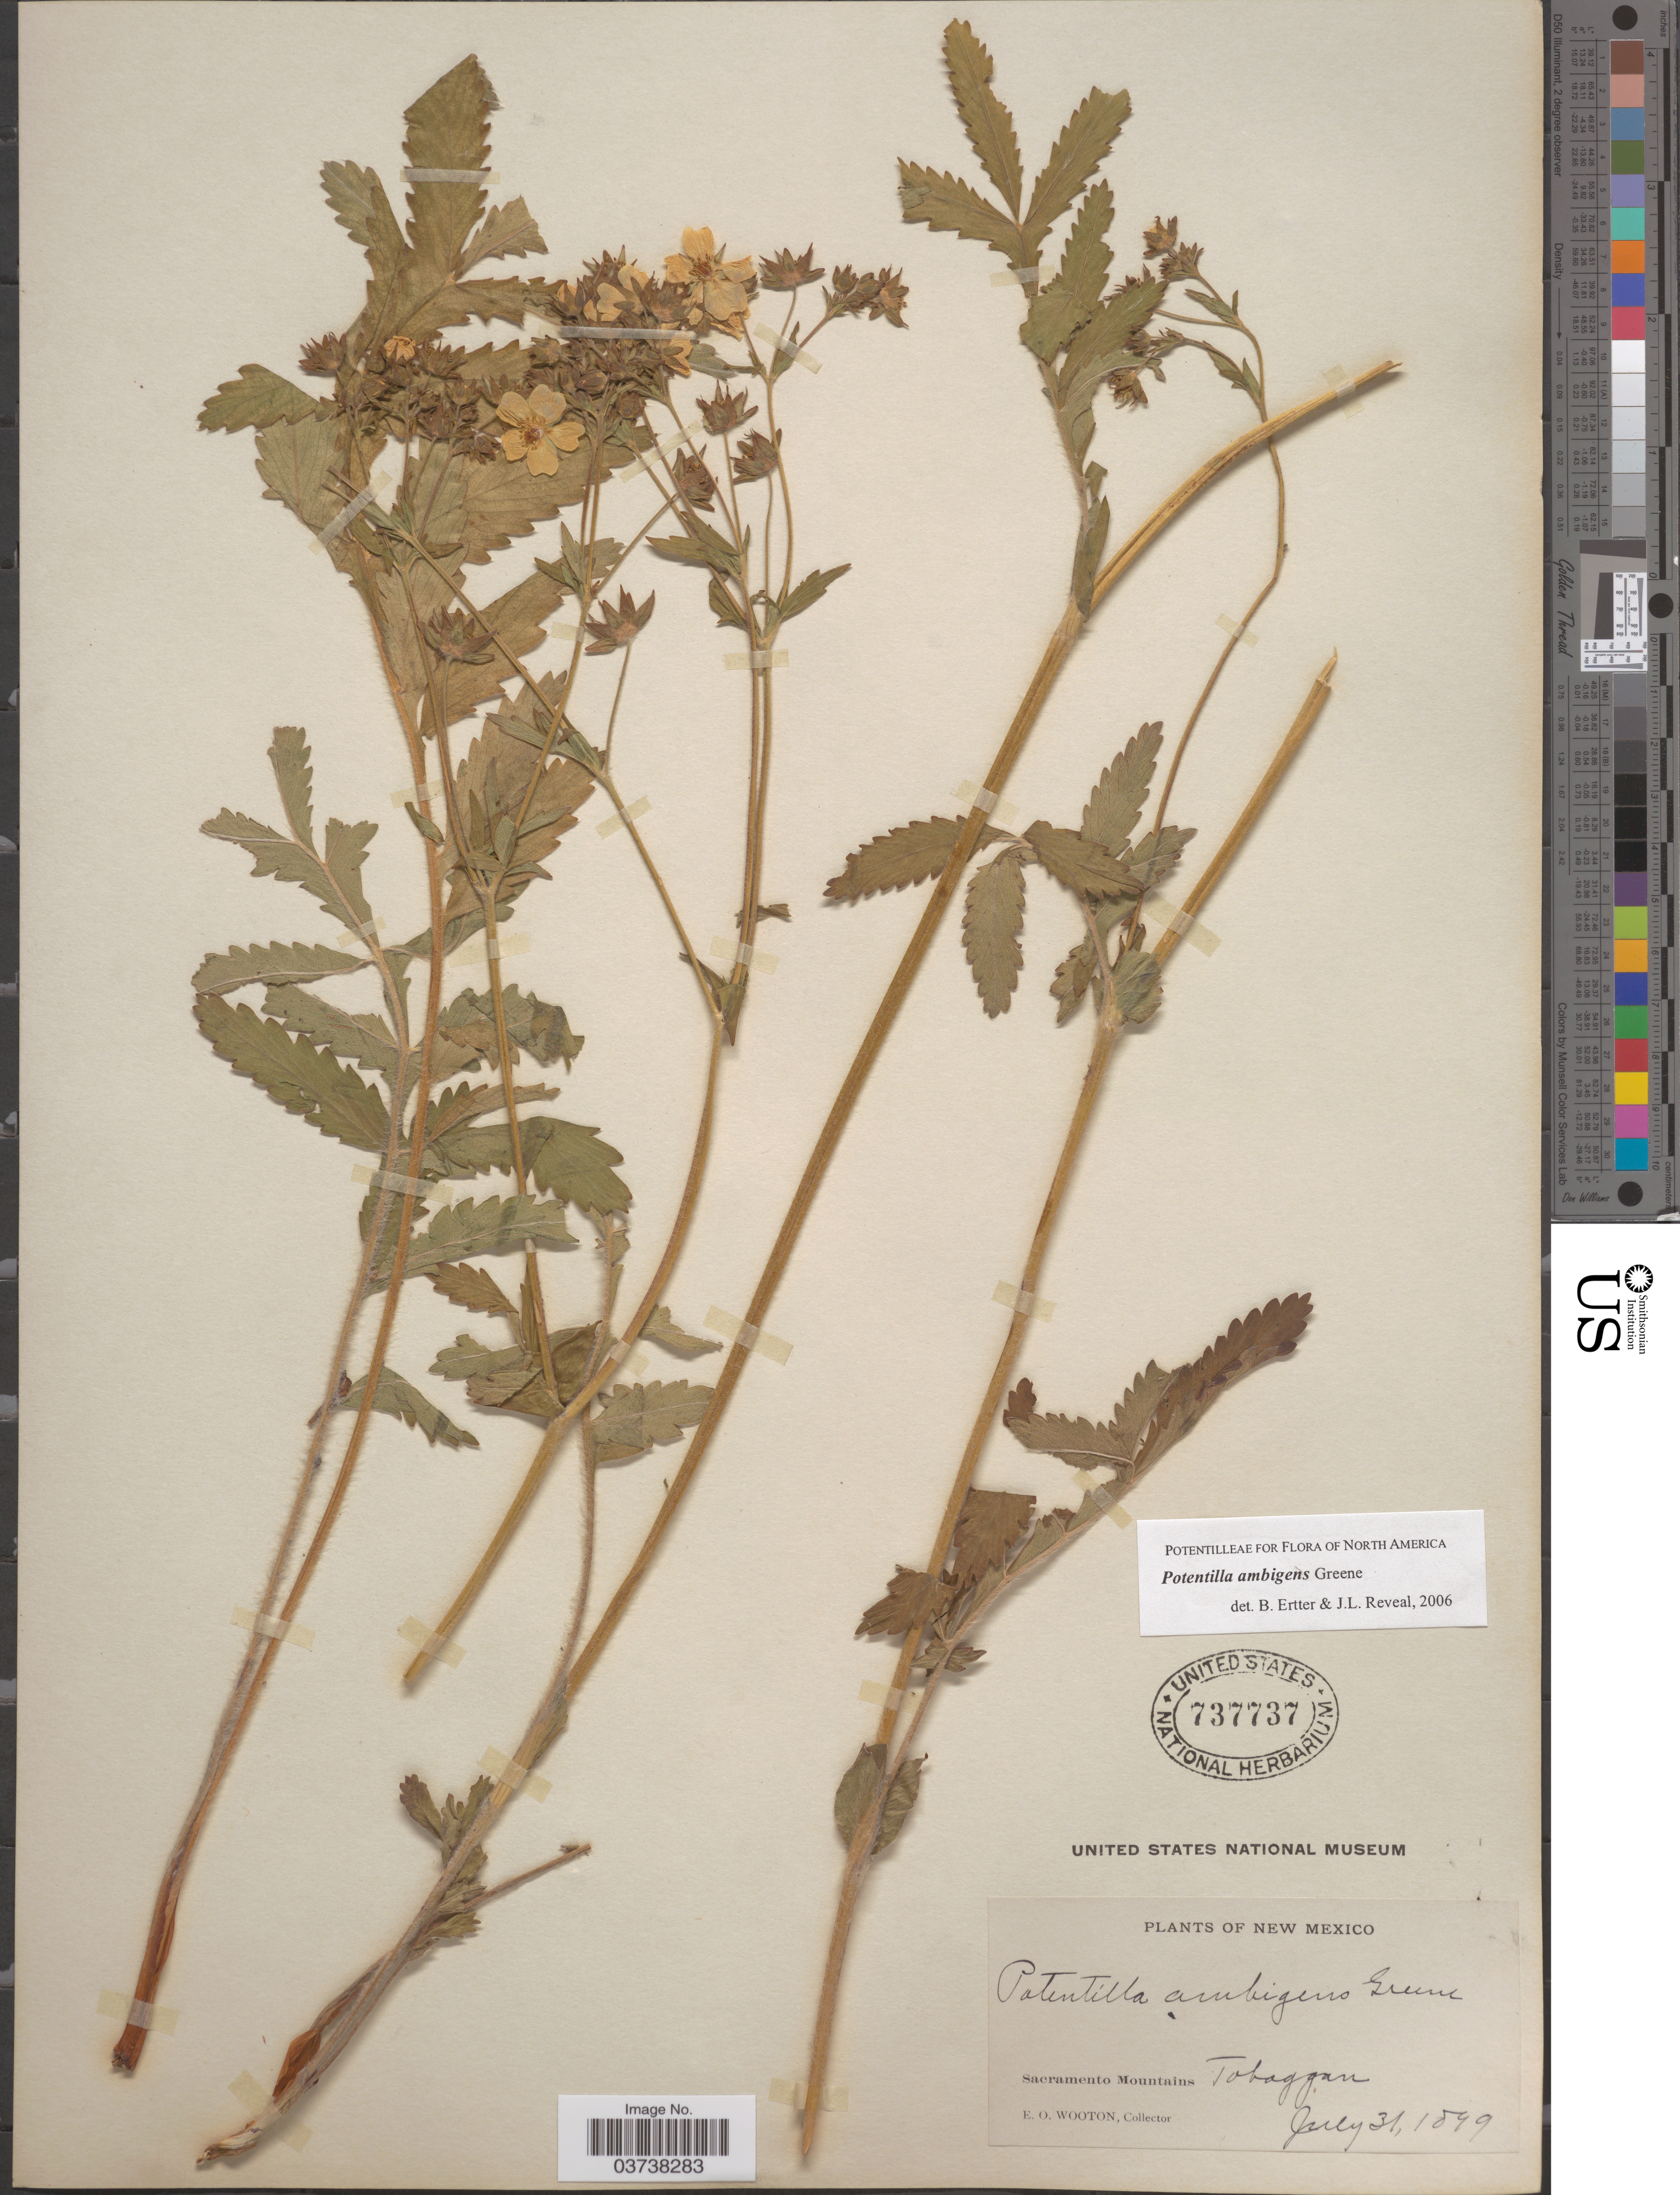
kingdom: Plantae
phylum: Tracheophyta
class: Magnoliopsida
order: Rosales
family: Rosaceae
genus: Potentilla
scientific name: Potentilla ambigens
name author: Greene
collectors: E. O. Wooton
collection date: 1899-07-31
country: United States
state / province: New Mexico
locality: Sacramento Mountains, Toboggan.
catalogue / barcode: US 737737